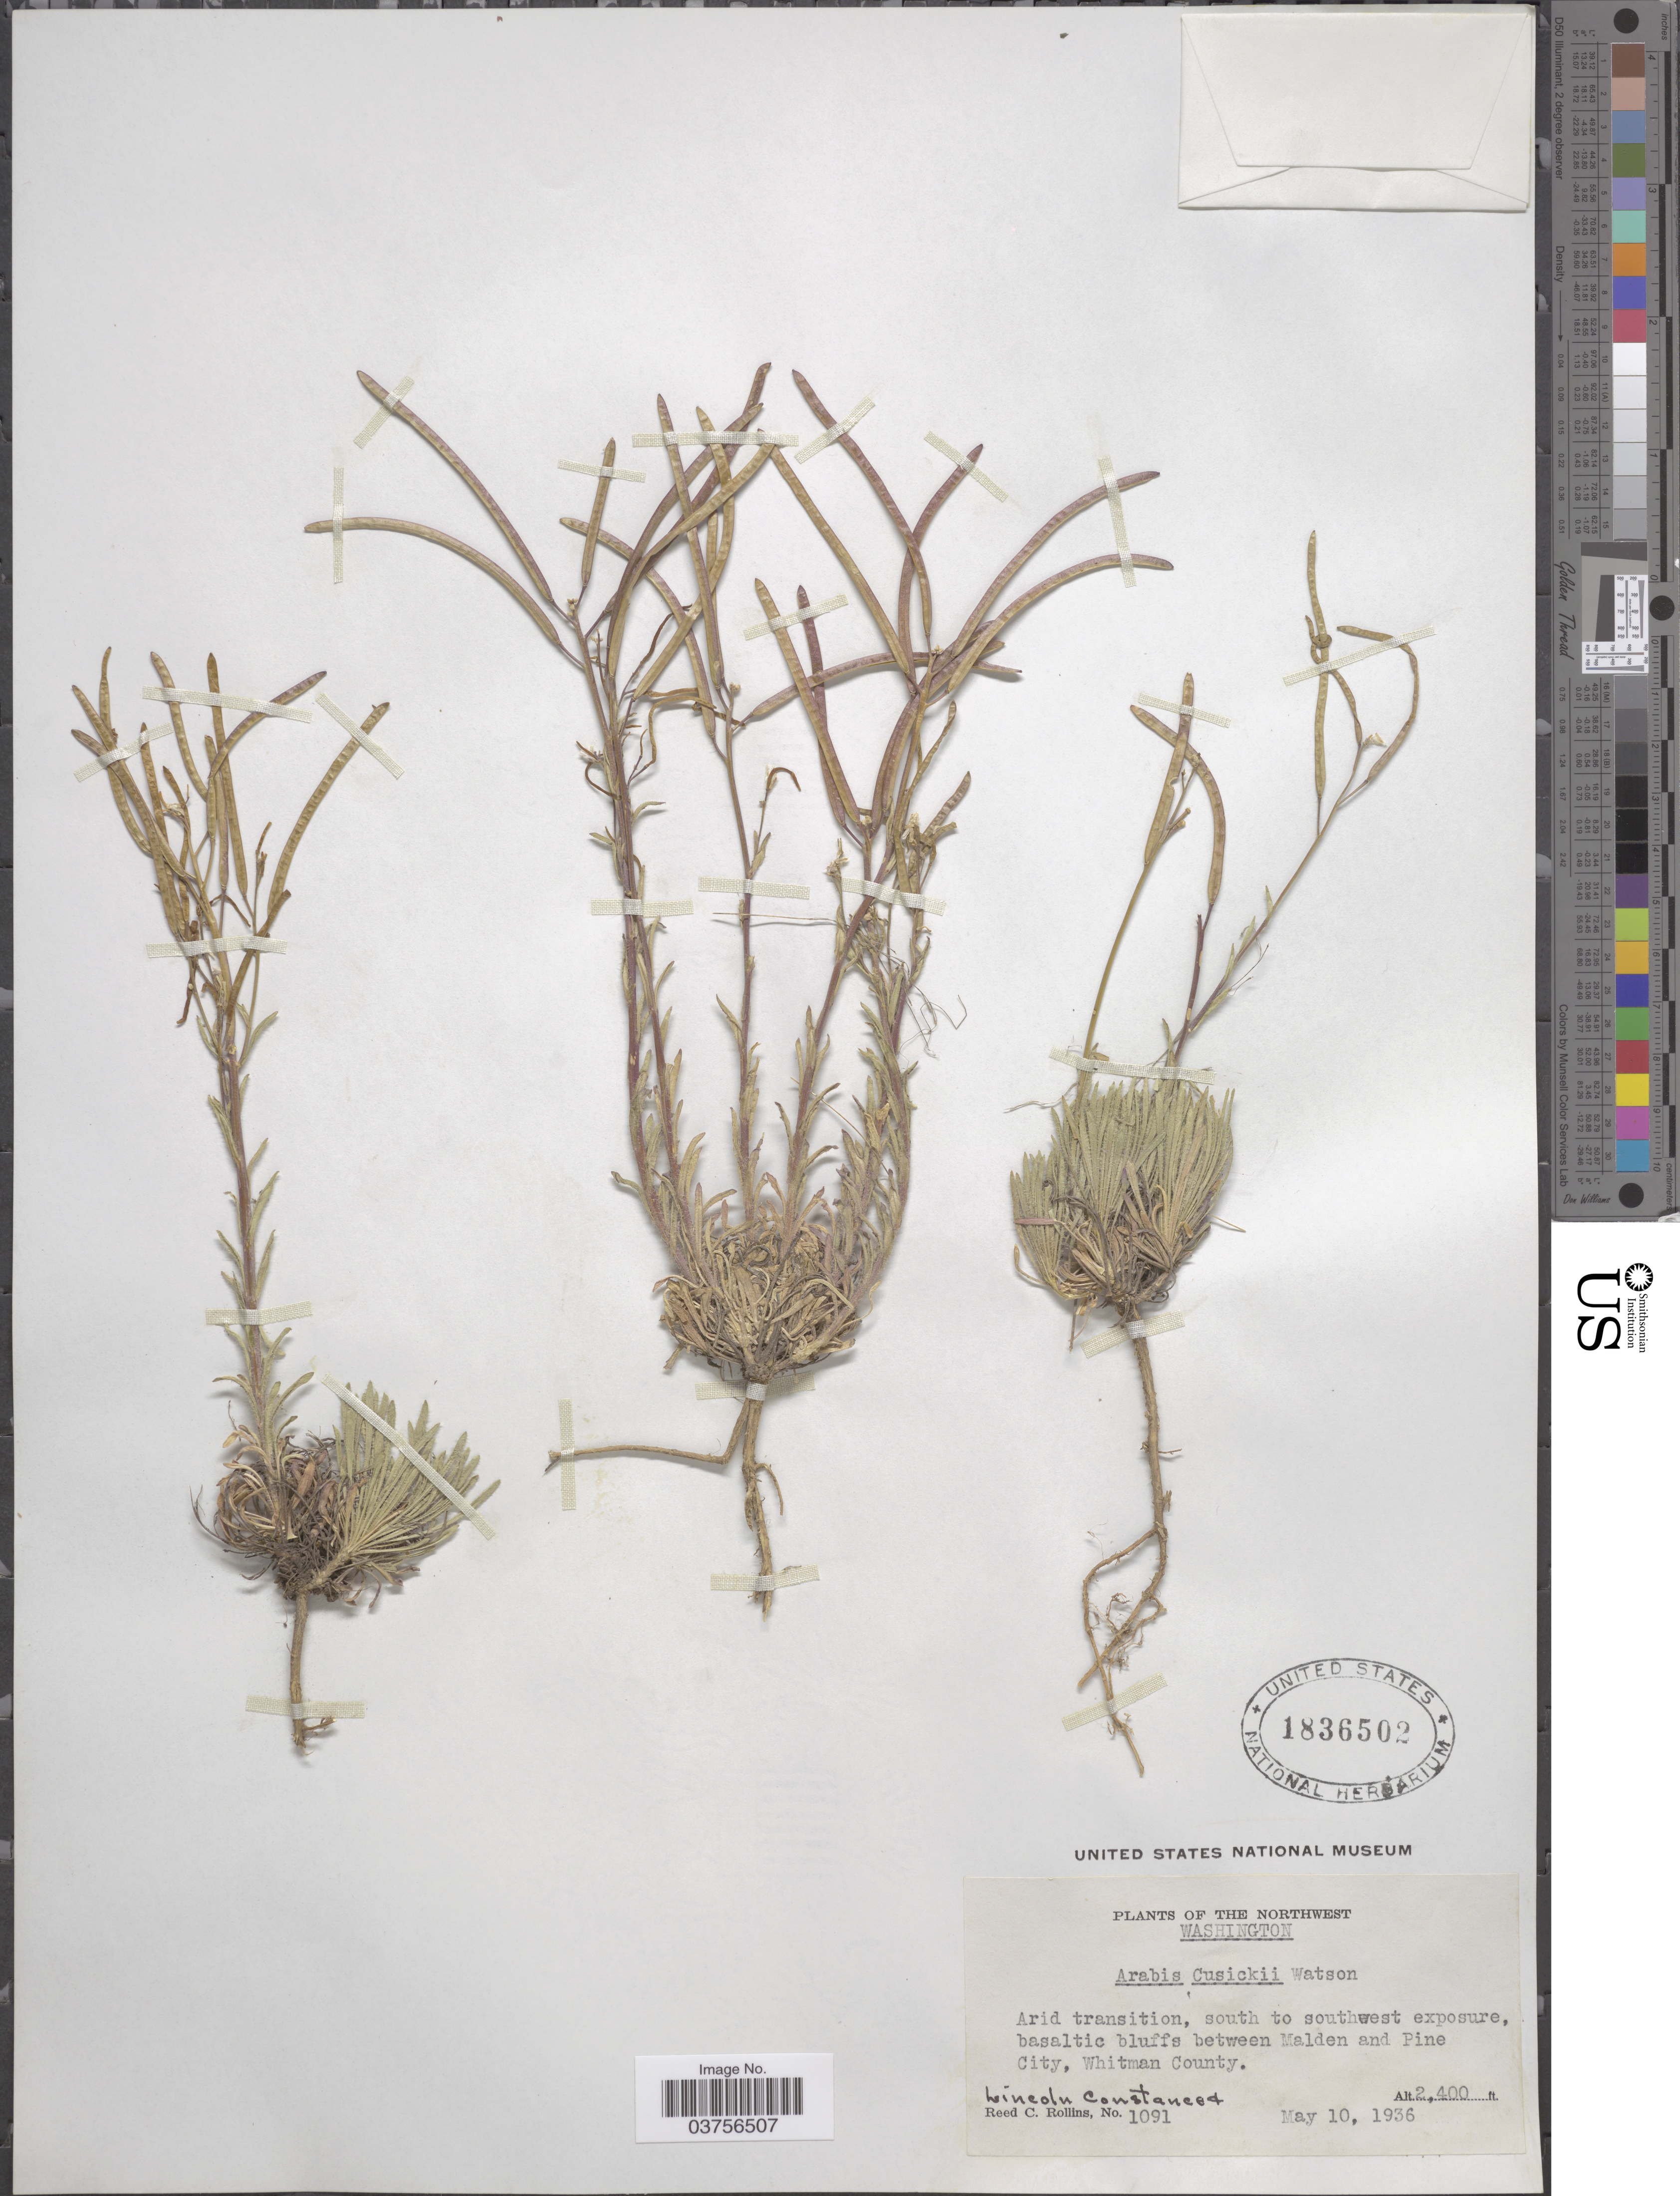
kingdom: Plantae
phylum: Tracheophyta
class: Magnoliopsida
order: Brassicales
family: Brassicaceae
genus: Arabis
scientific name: Arabis cusickii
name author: S. Watson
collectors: L. Constance & R. C. Rollins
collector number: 1091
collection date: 1936-05-10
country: United States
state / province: Washington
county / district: Whitman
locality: The Northwest. South to southwest exposure, basaltic bluffs between Malden and Pine City, Whitman County.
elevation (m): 732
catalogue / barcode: US 1836502